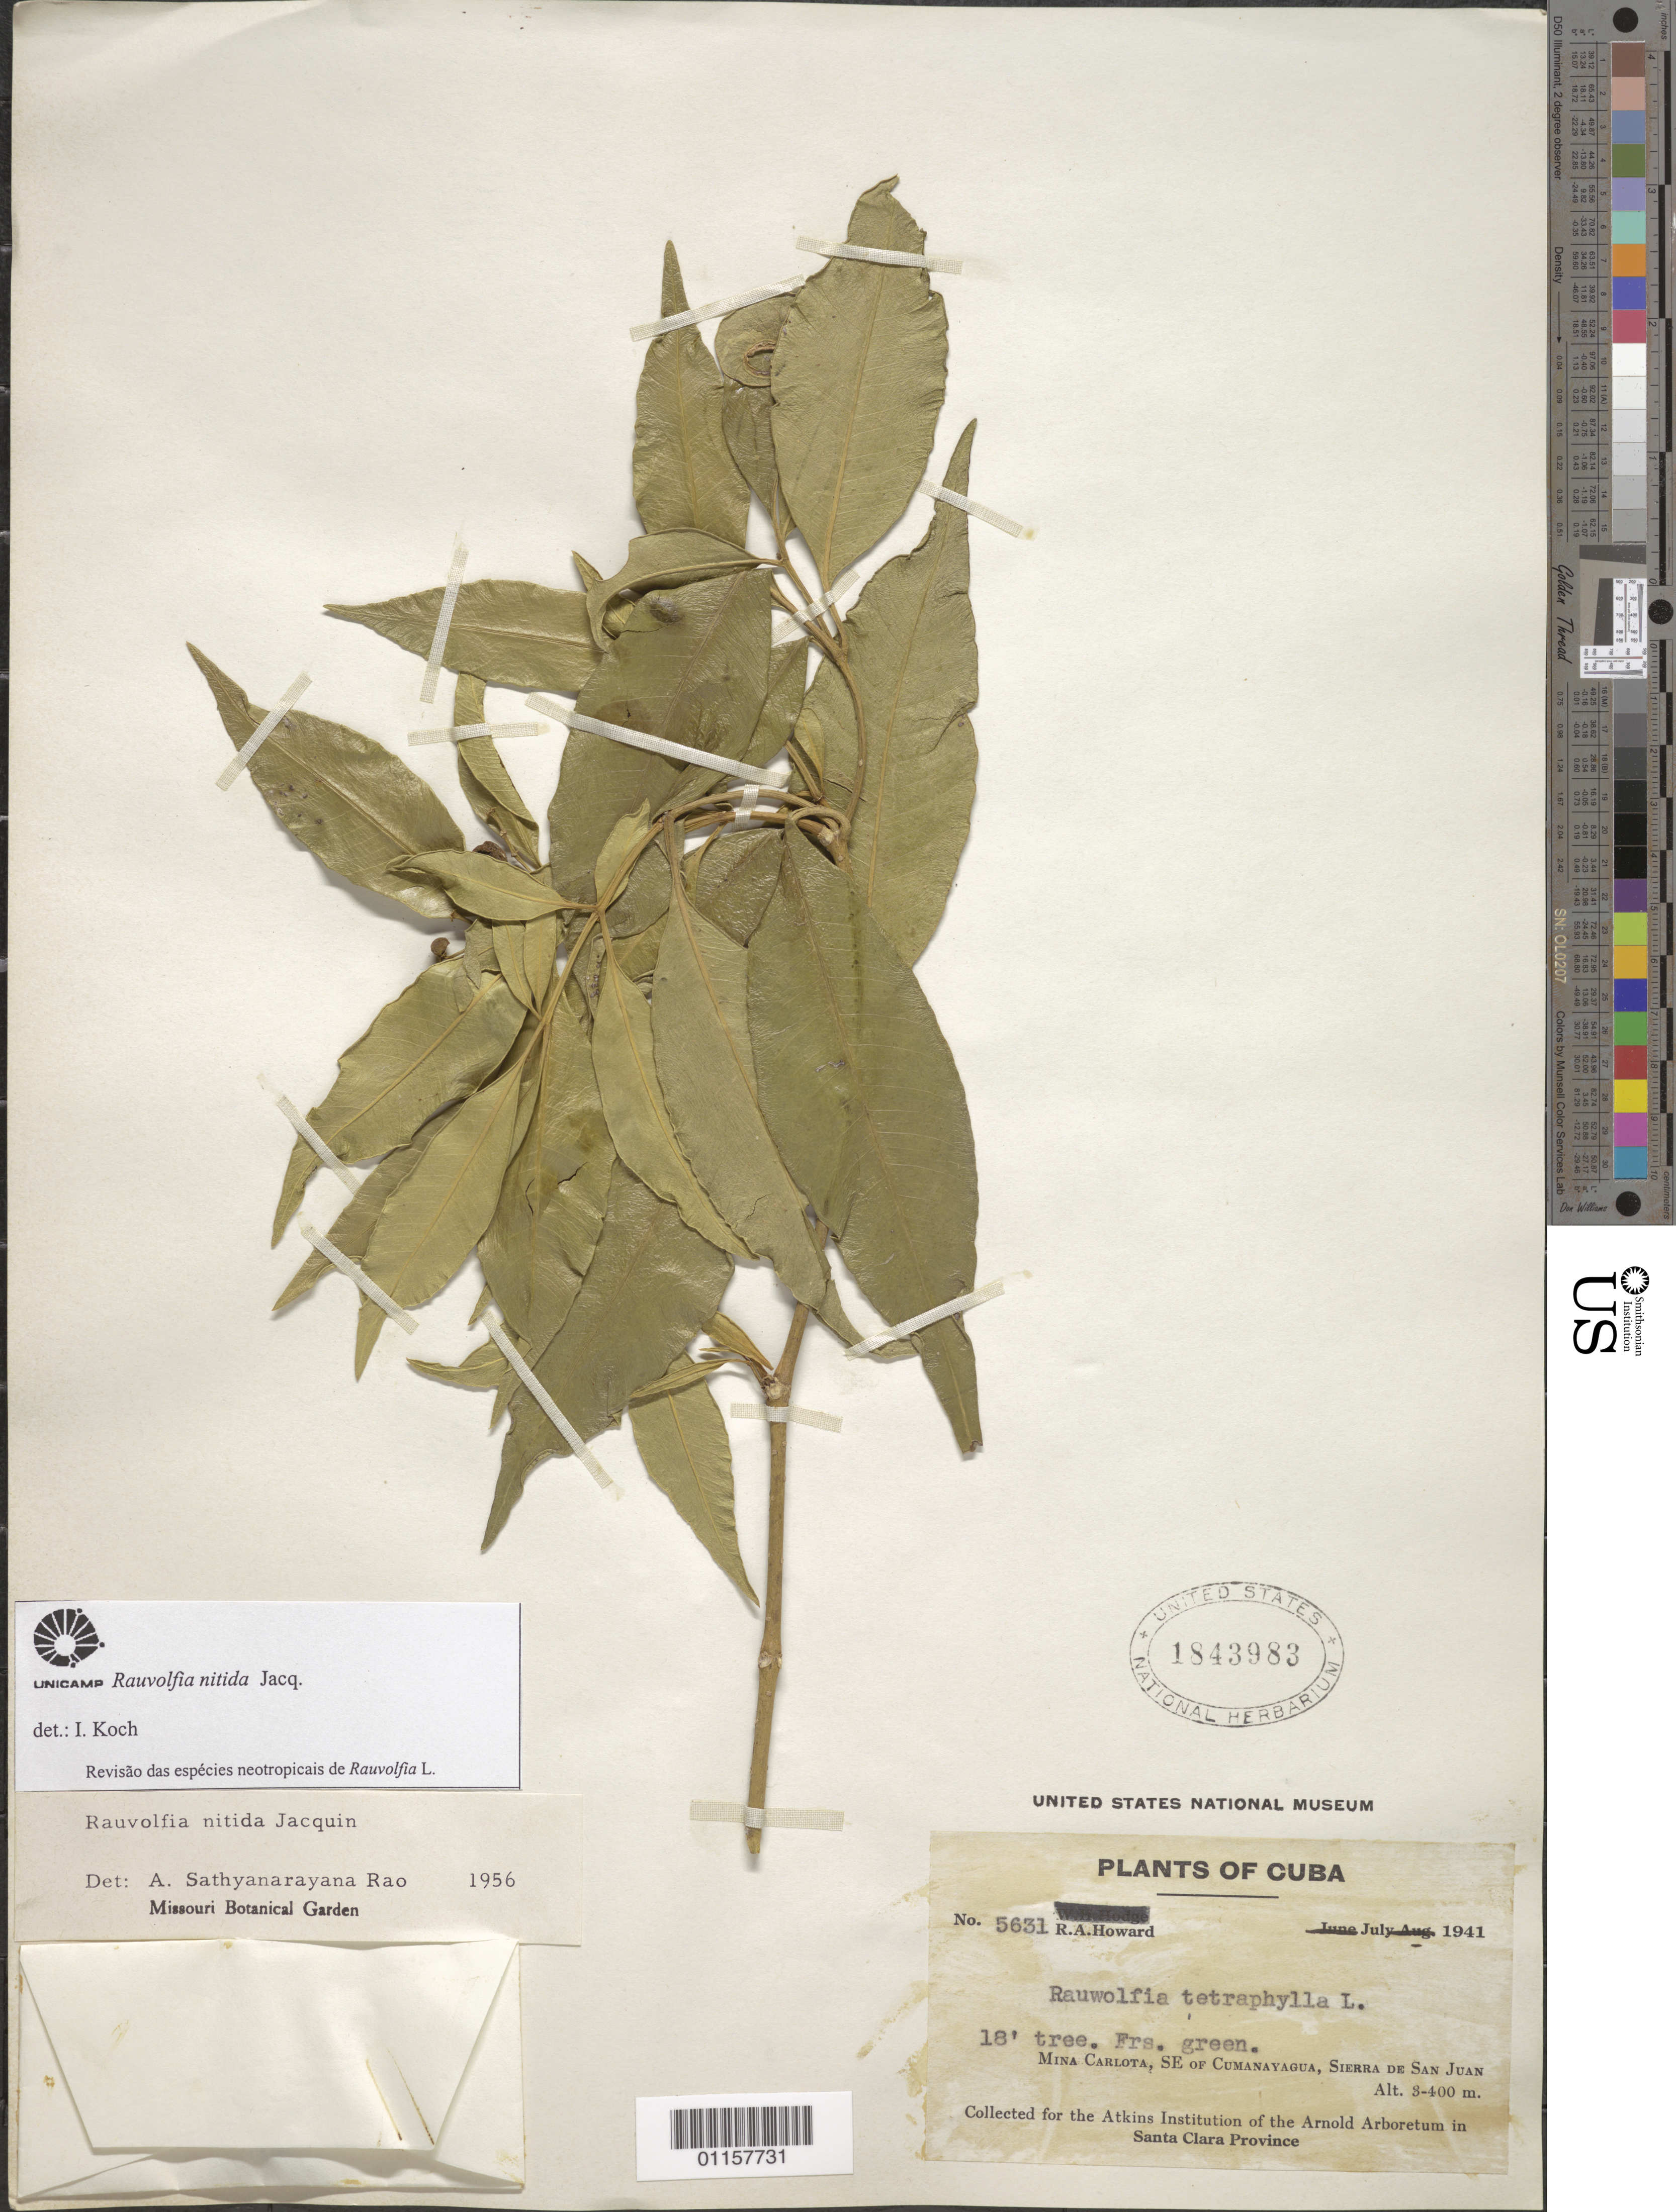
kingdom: Plantae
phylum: Tracheophyta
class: Magnoliopsida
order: Gentianales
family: Apocynaceae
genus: Rauvolfia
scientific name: Rauvolfia nitida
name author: Jacq.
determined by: Koch, I.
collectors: R. A. Howard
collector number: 5631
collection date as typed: Jul 1941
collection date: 1941-07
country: Cuba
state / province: Cienfuegos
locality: Mina Carlota, SE of Cumanayagua, Sierra de San Juan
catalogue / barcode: US 1843983